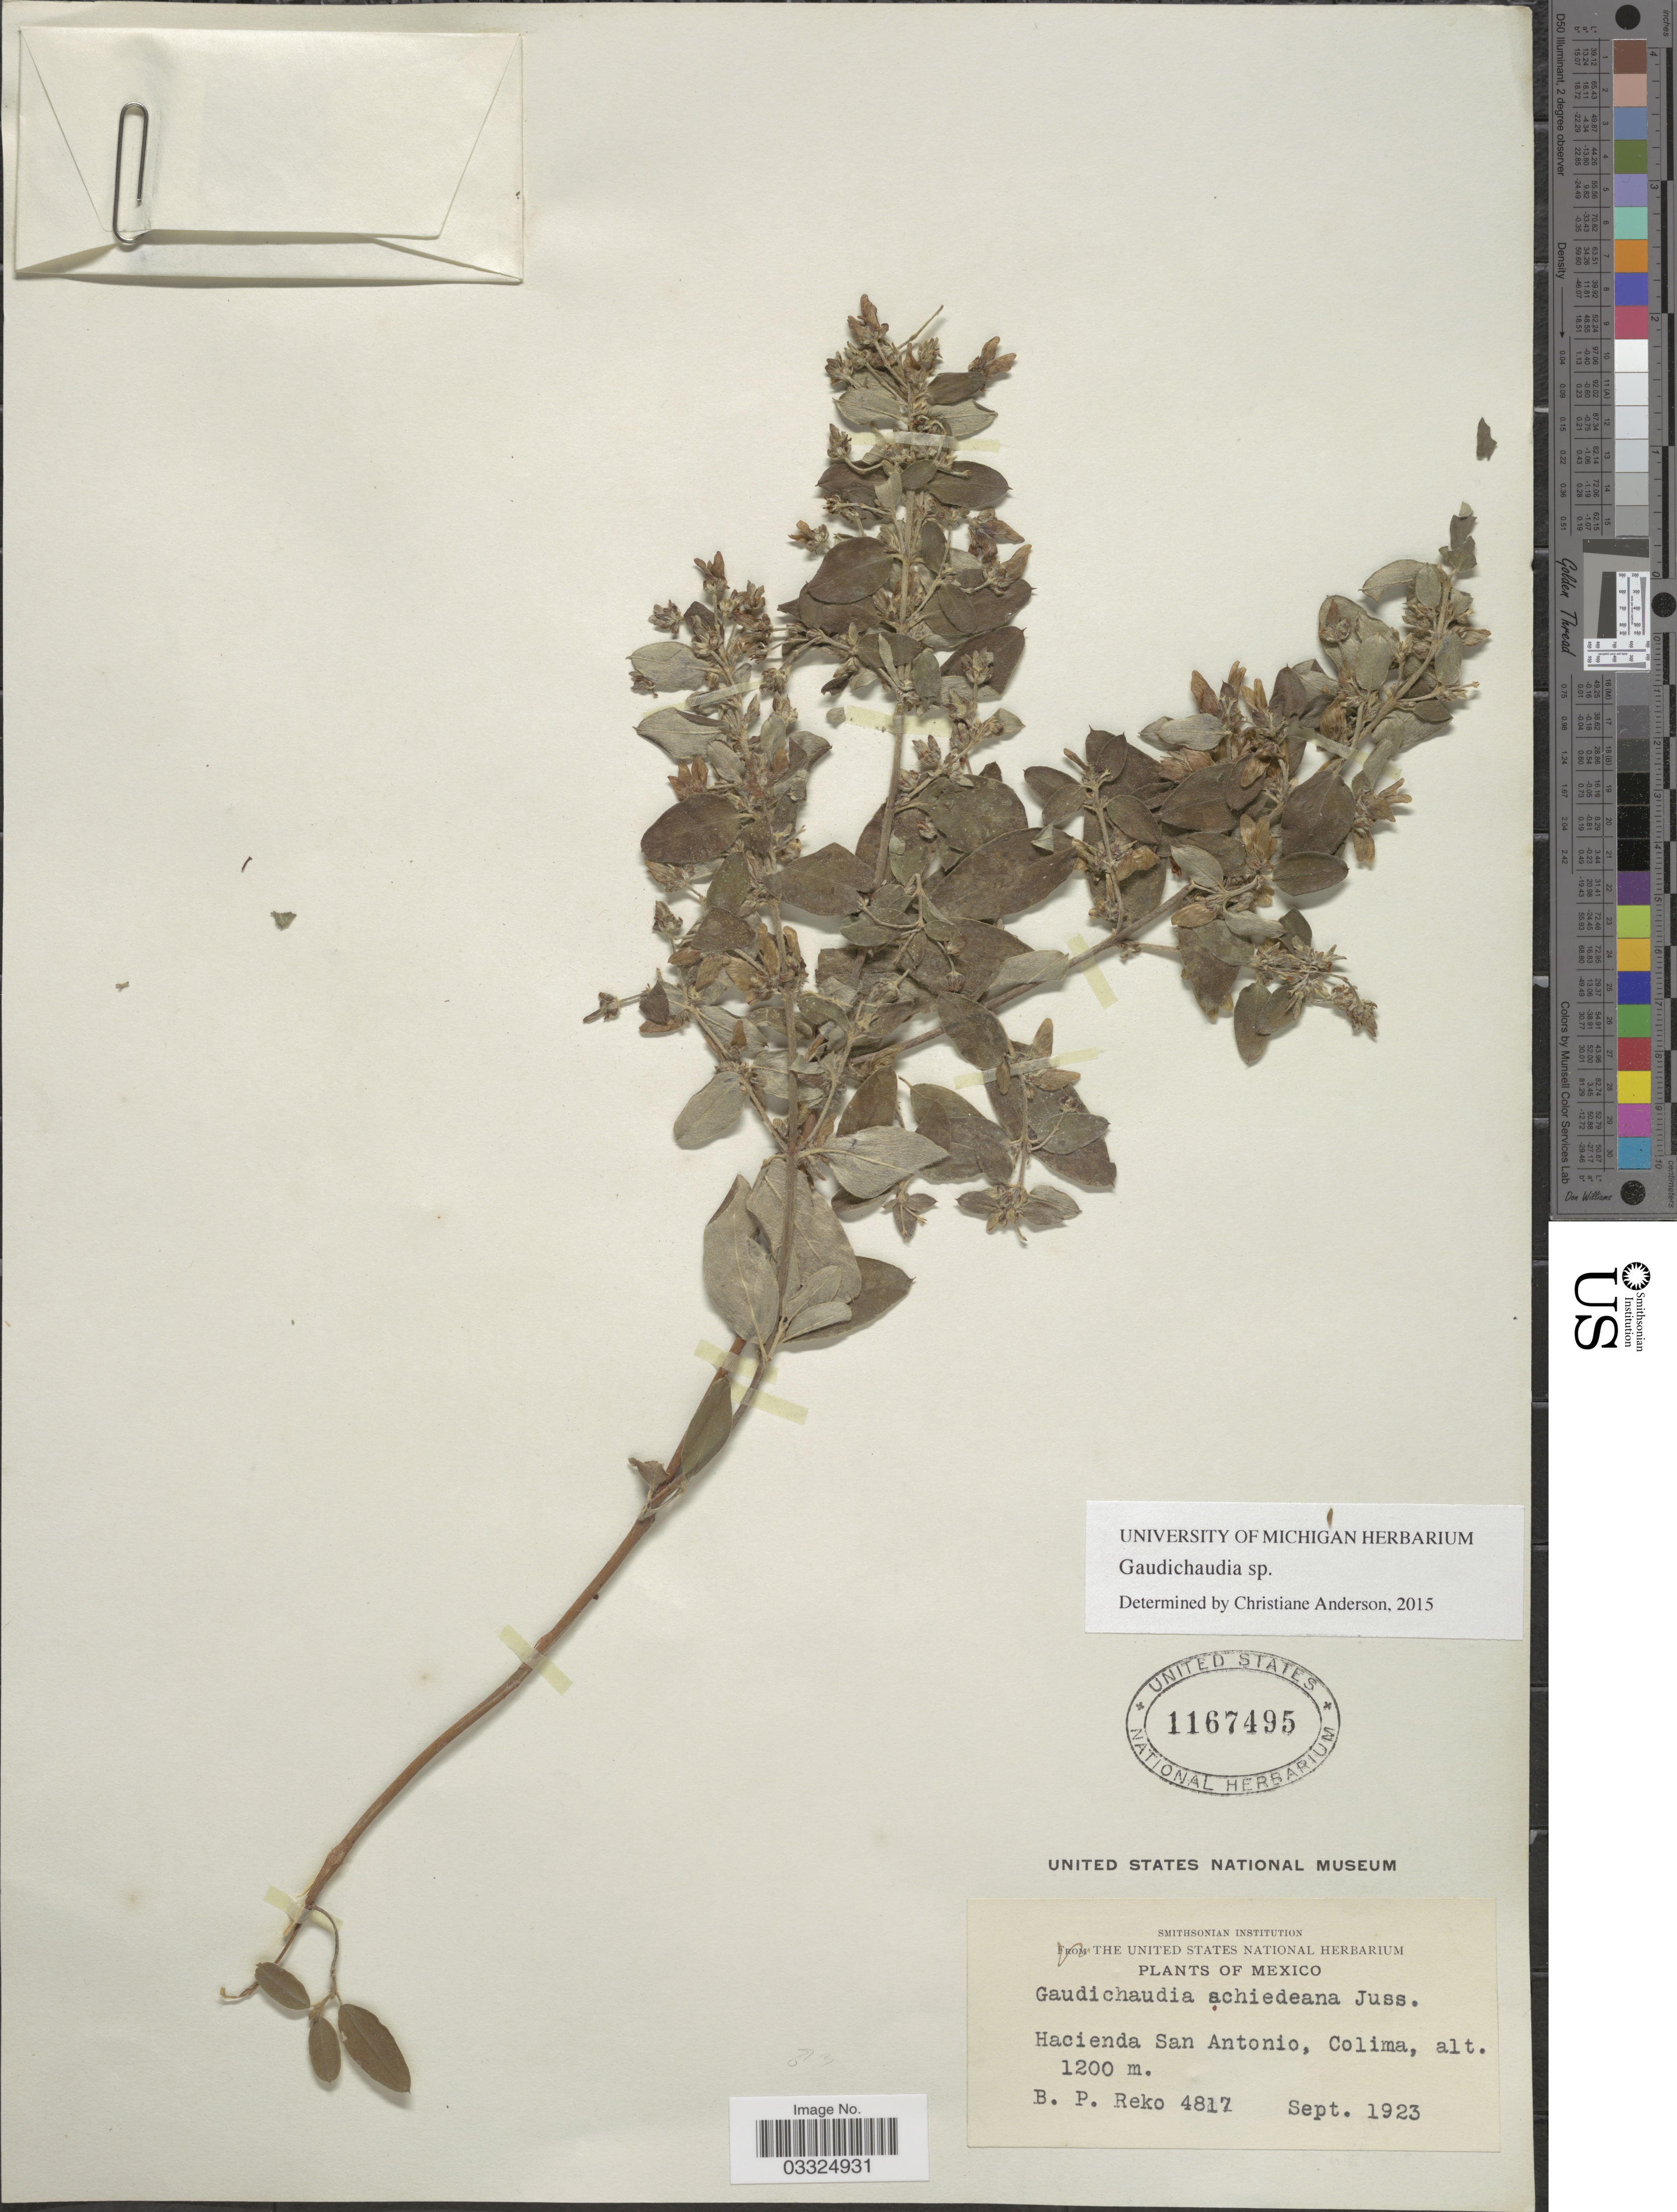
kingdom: Plantae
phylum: Tracheophyta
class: Magnoliopsida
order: Malpighiales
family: Malpighiaceae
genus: Gaudichaudia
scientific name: Gaudichaudia sp.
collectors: B. P. Reko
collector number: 4817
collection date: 1923-09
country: Mexico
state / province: Colima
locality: Hacienda San Antonio.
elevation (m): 1200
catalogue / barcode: US 1167495